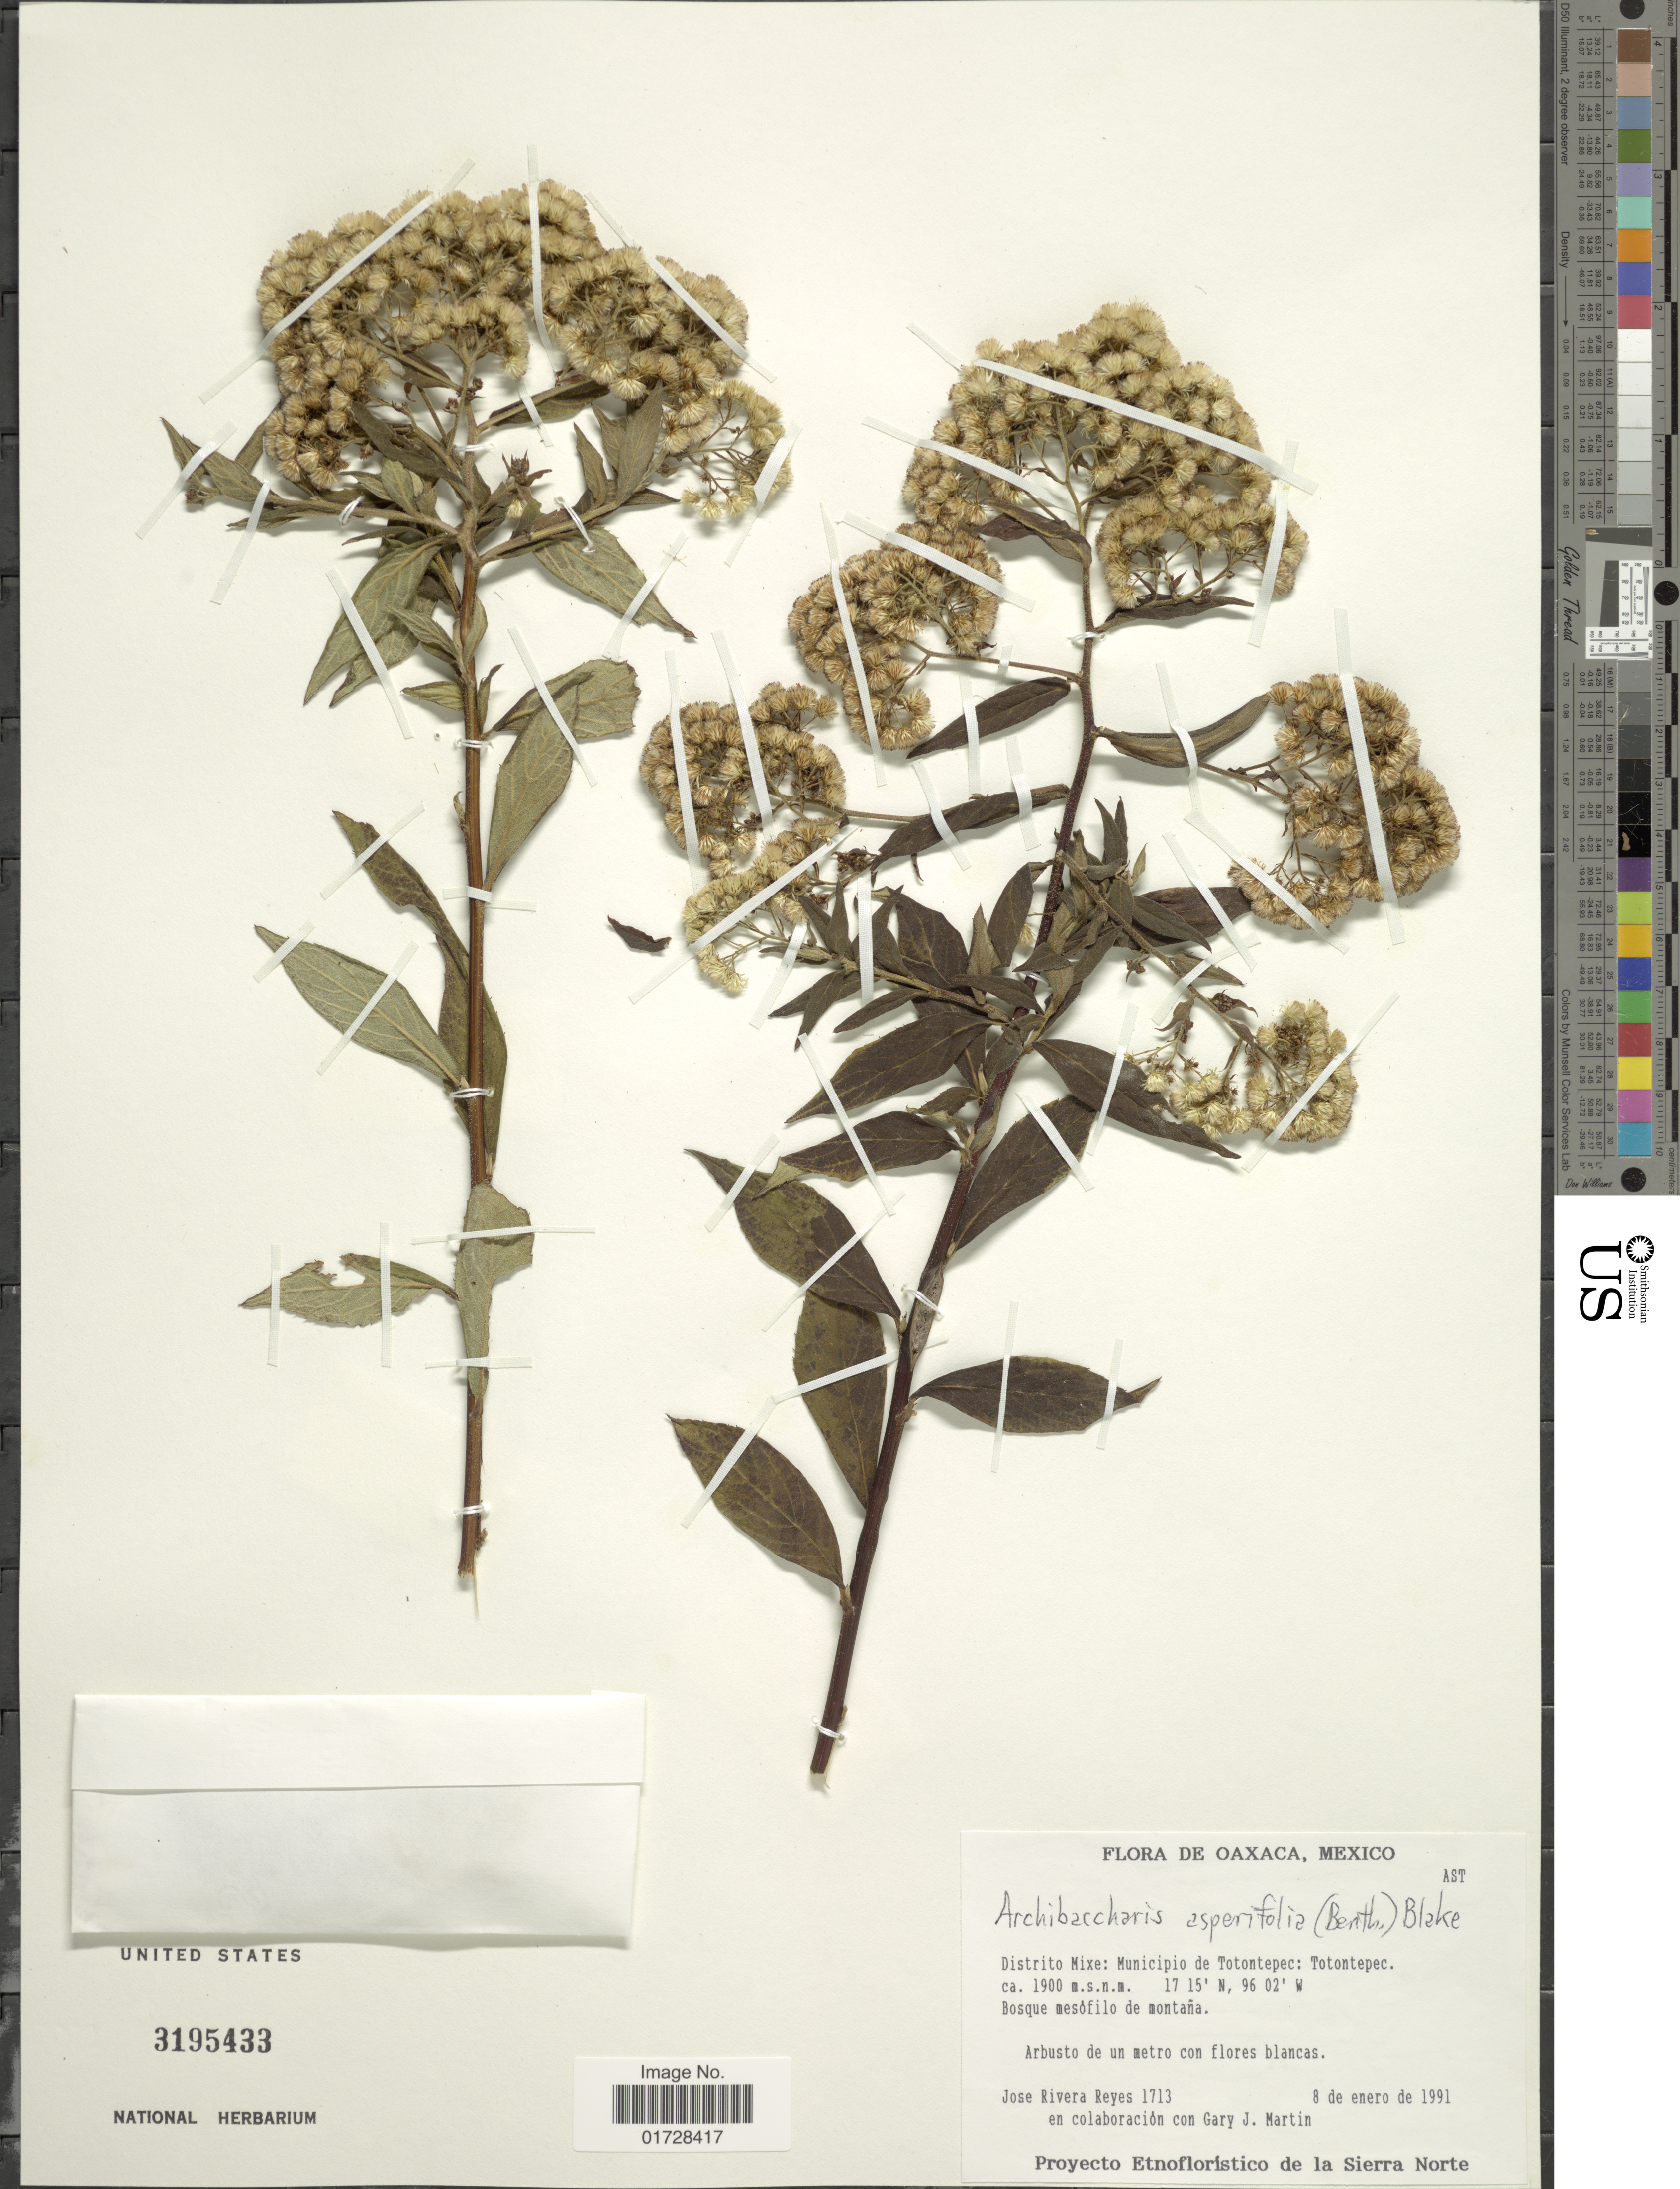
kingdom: Plantae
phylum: Tracheophyta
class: Magnoliopsida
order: Asterales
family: Asteraceae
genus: Archibaccharis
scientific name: Archibaccharis asperifolia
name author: (Benth.) S.F. Blake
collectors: J. Reyes & G. J. Martin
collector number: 1713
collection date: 1991-01-08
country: Mexico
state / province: Oaxaca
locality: Distrito Mixe, Municipio de Totontepec, Totontepec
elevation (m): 1900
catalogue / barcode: US 3195433